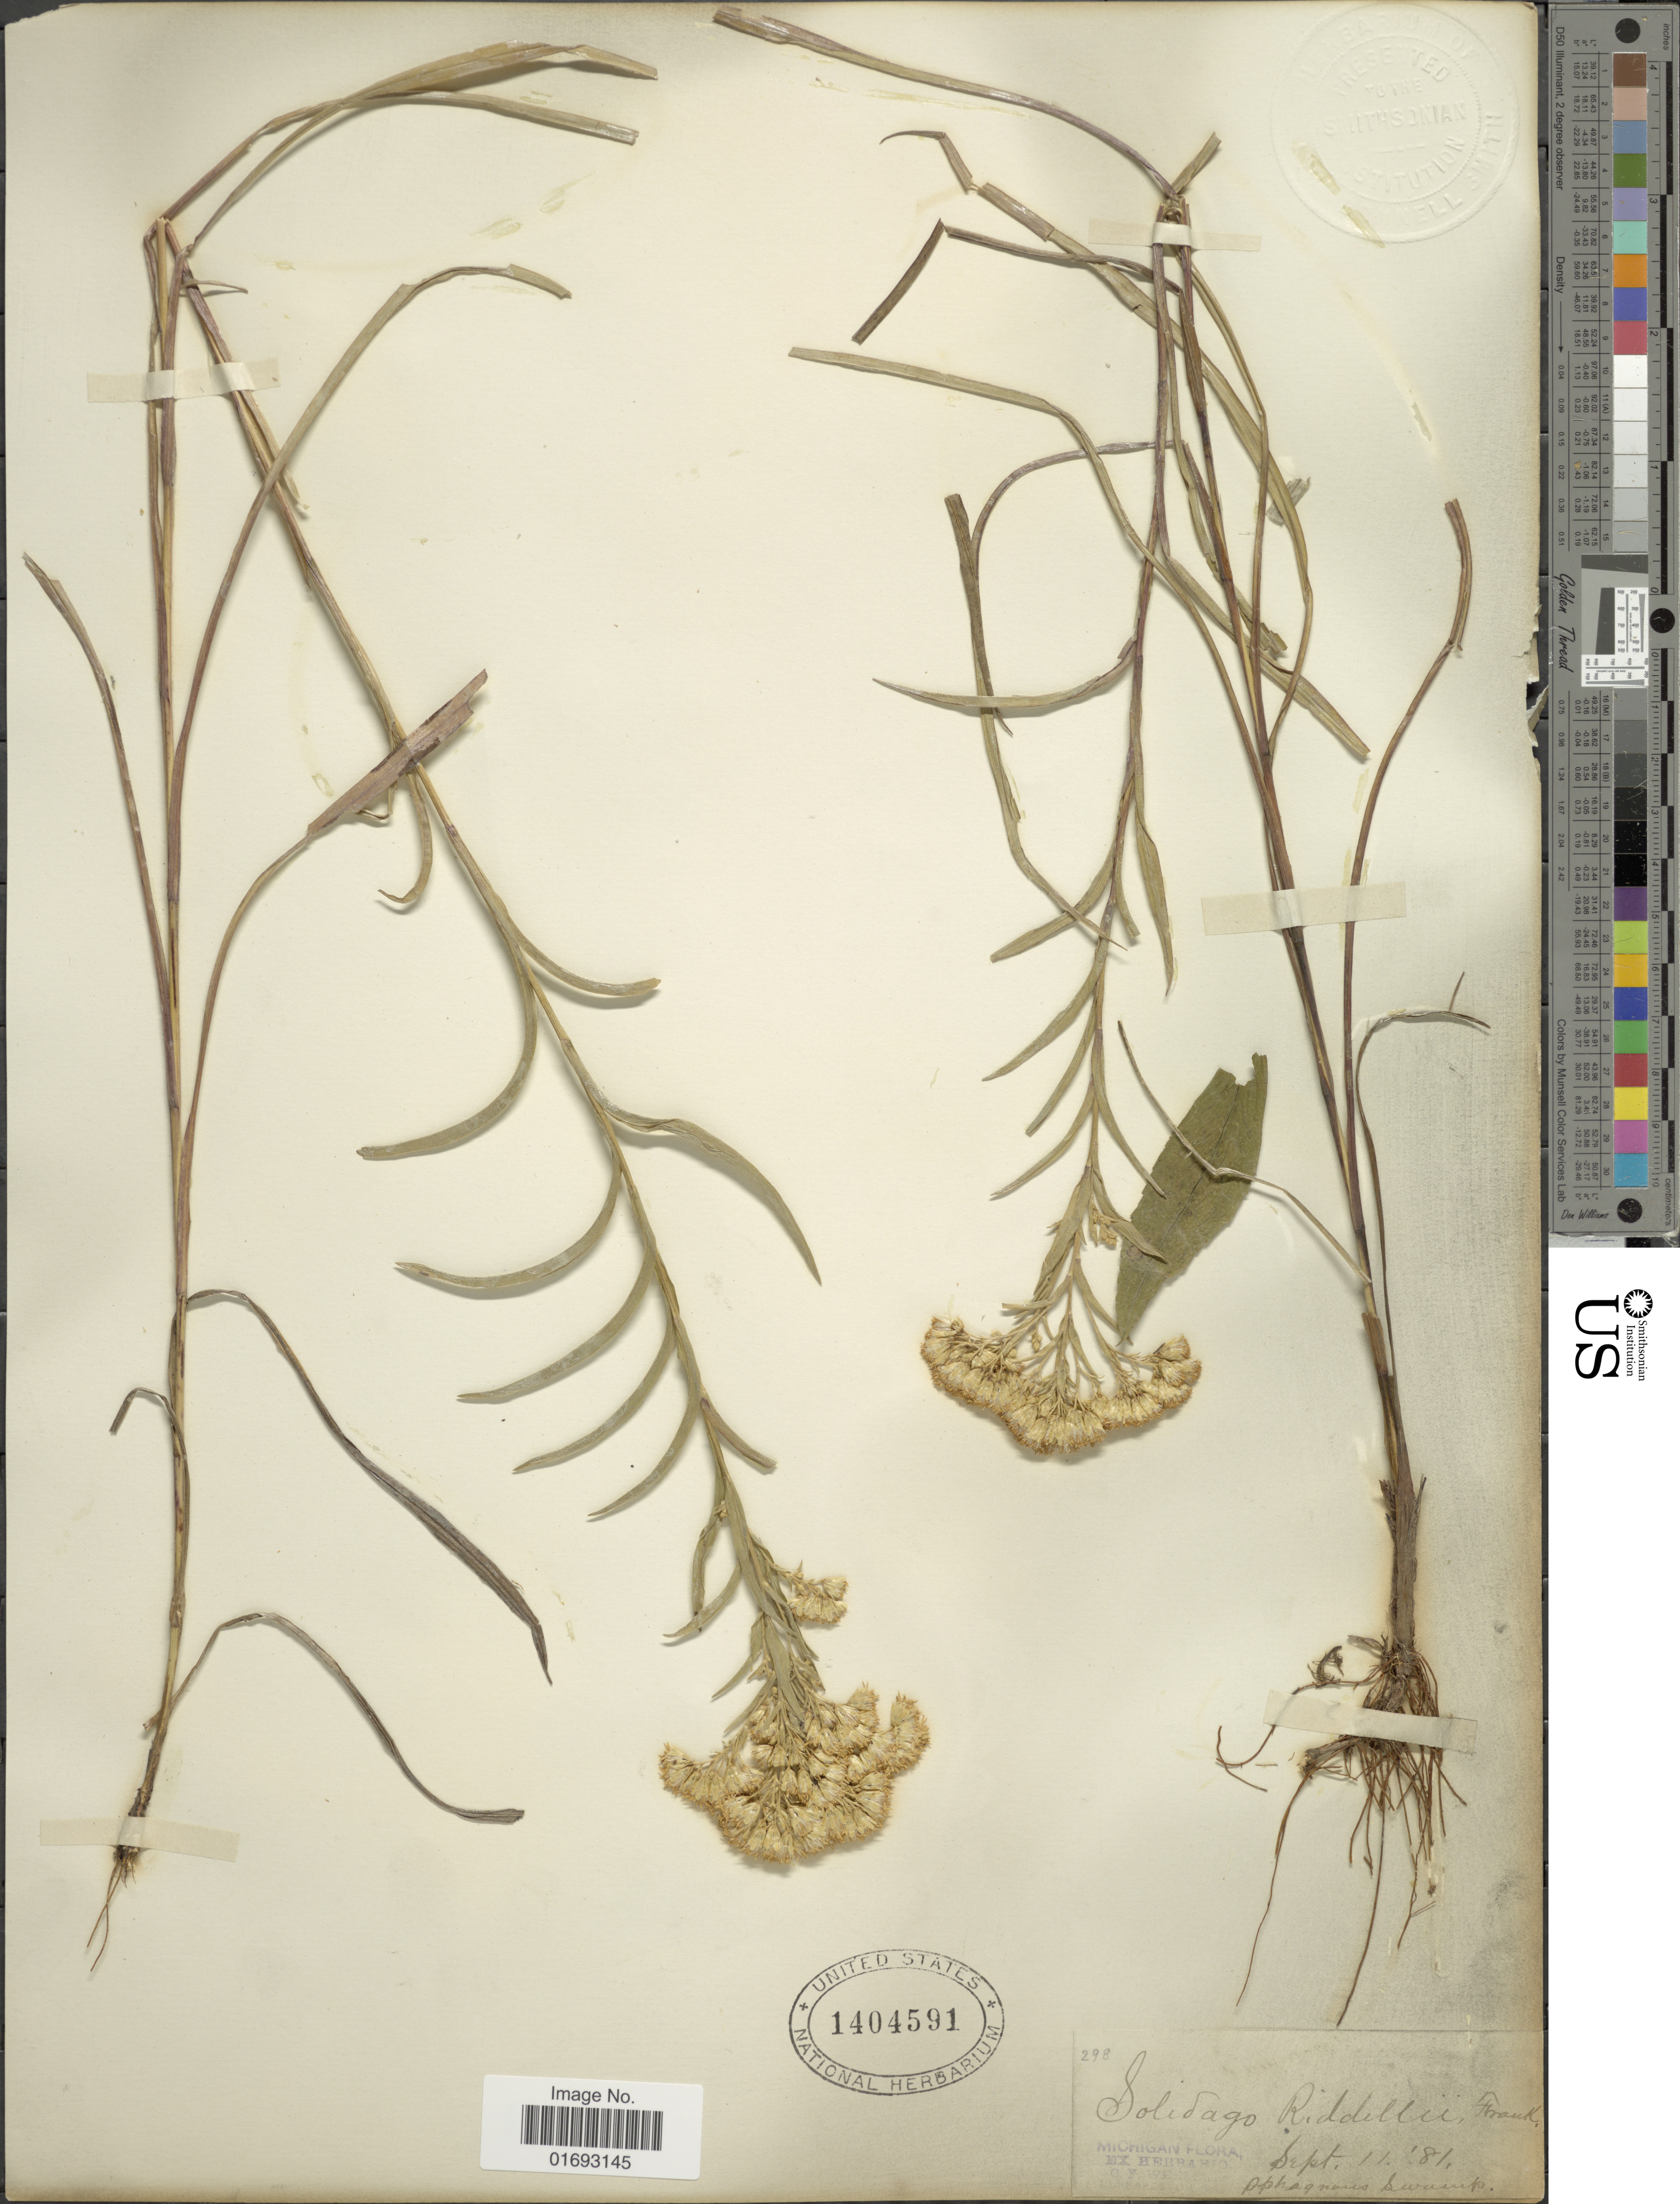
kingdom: Plantae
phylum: Tracheophyta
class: Magnoliopsida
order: Asterales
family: Asteraceae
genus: Oligoneuron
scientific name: Oligoneuron riddellii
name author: (Frank) Rydb.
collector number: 298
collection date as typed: Transcribed d/m/y: 11/9/81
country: United States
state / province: Michigan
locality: Phagnous Swamp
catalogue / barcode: US 1404591